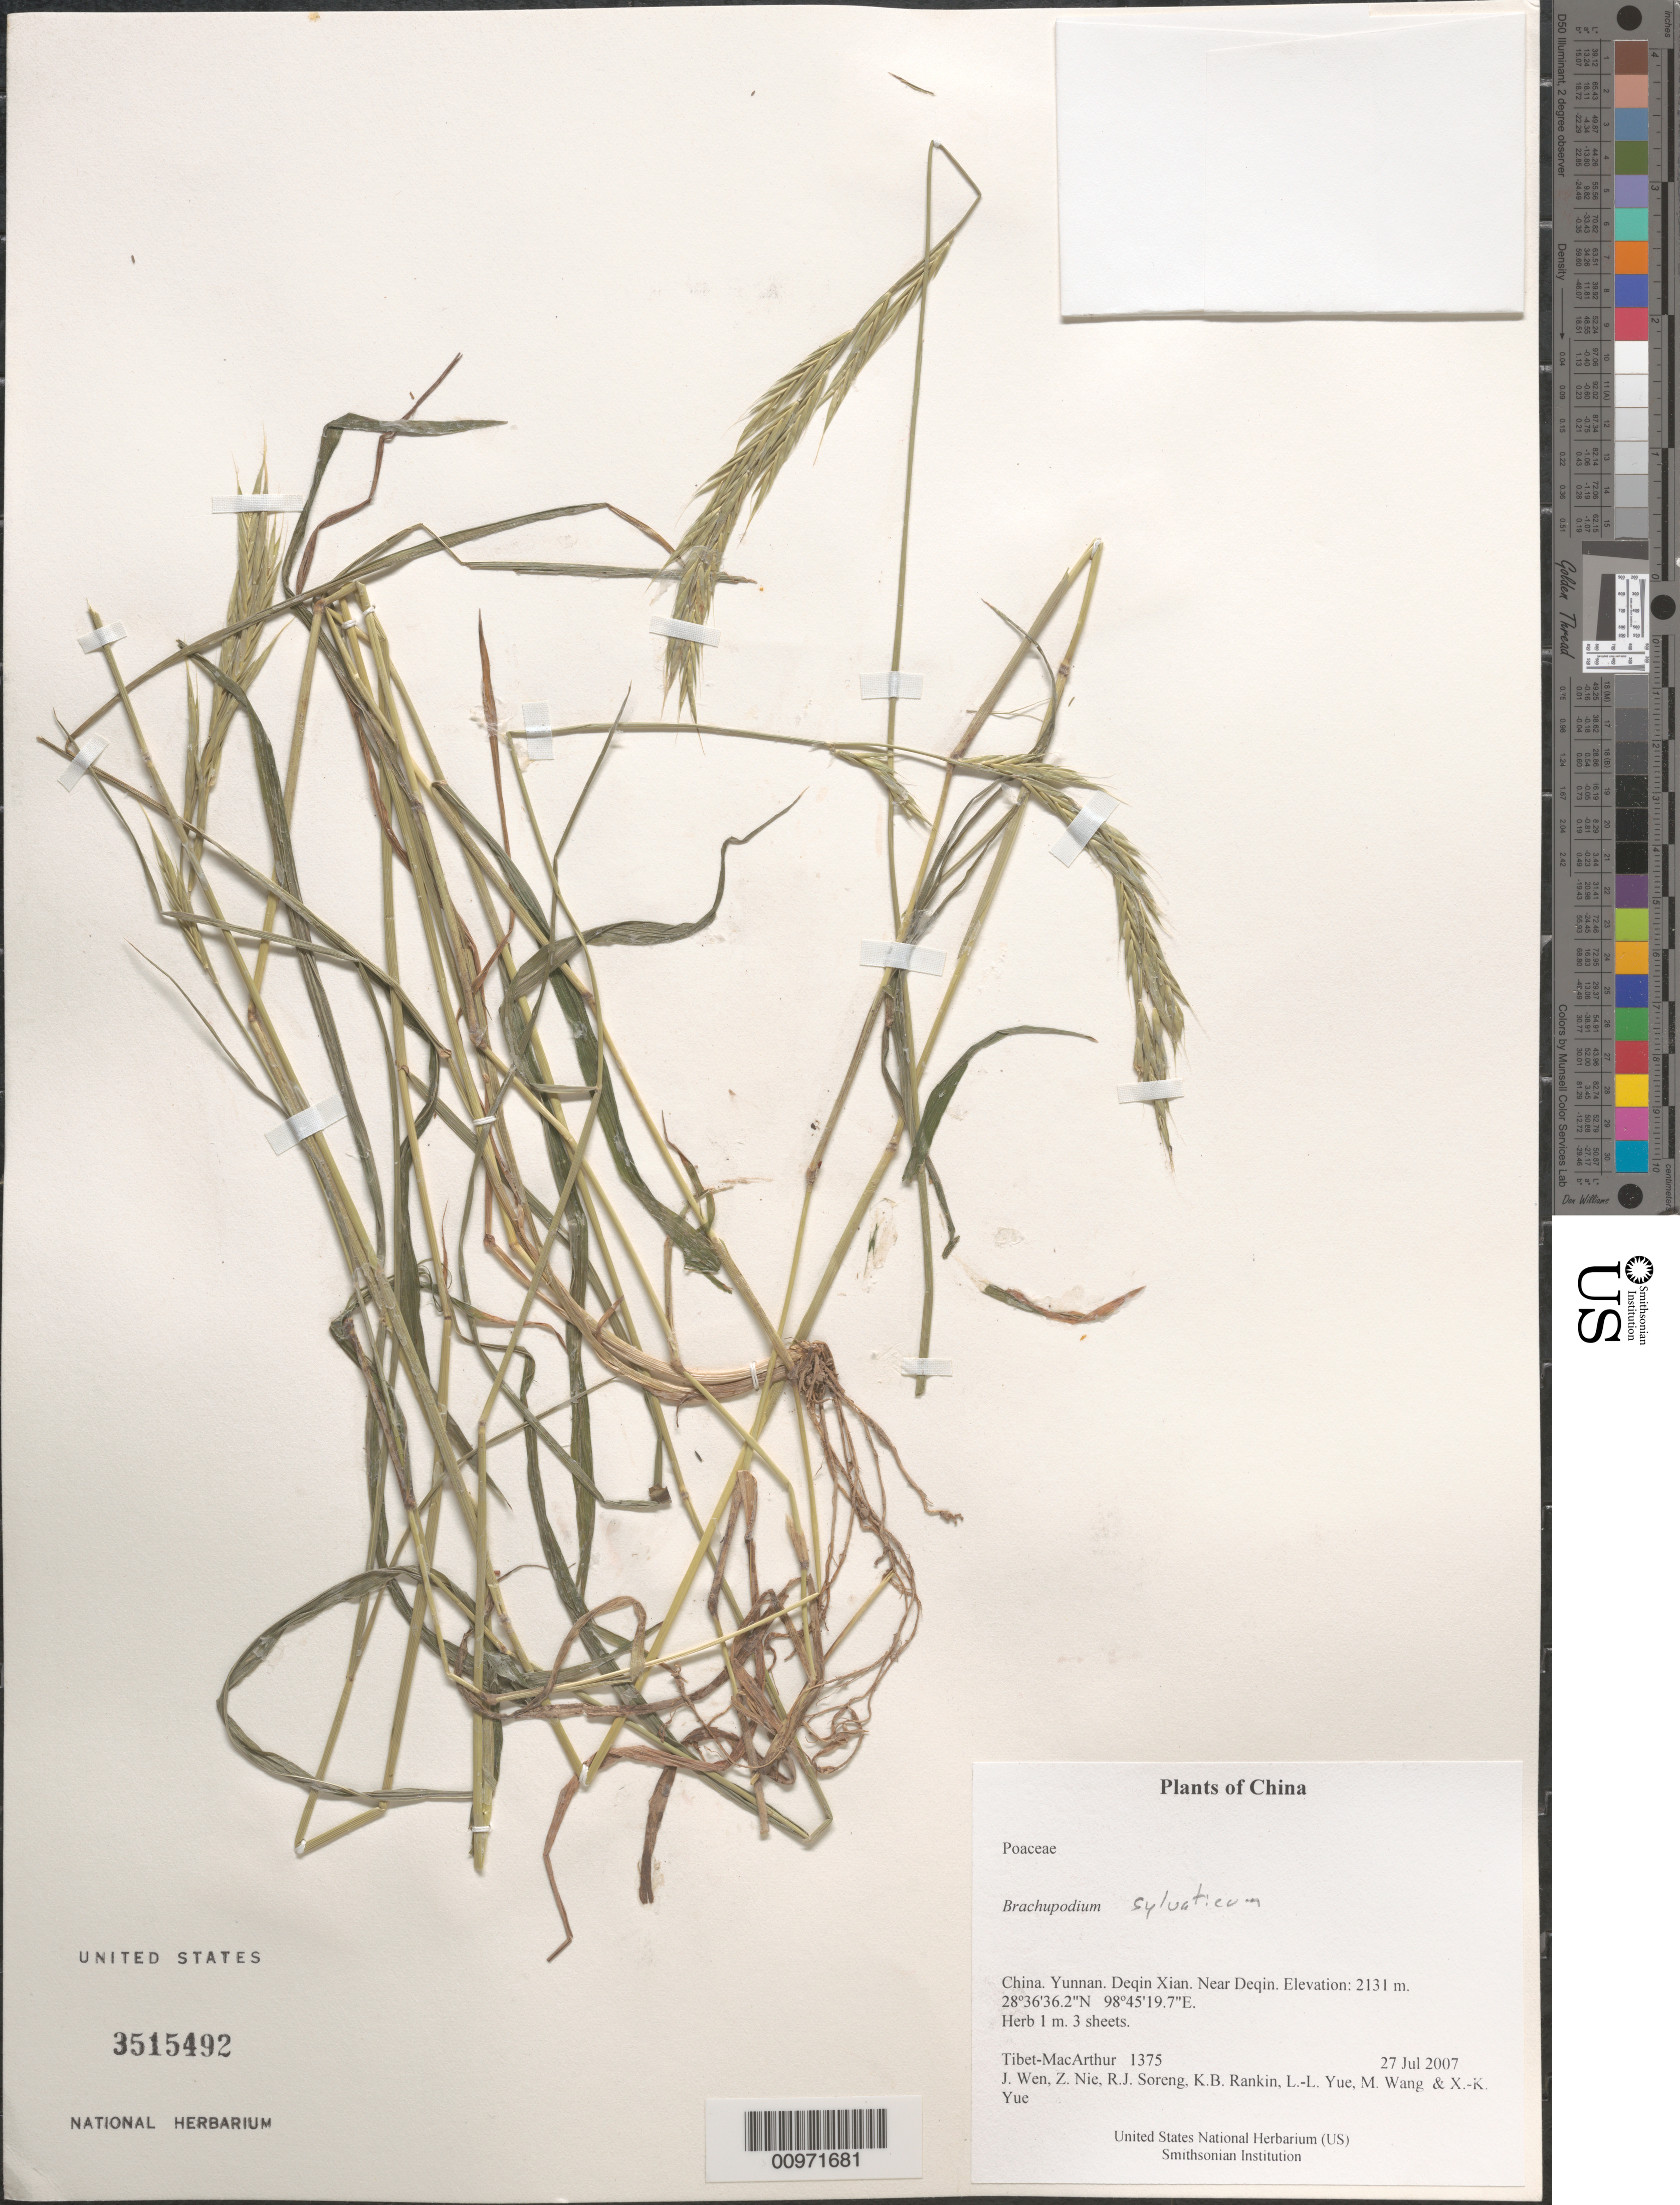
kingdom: Plantae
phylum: Tracheophyta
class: Liliopsida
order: Poales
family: Poaceae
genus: Brachypodium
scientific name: Brachypodium sylvaticum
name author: (Huds.) P. Beauv.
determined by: Soreng, Robert J., Research Associate (BOT), Smithsonian Institution - National Museum of Natural History (UNITED STATES)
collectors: Tibet-MacArthur, J. Wen, Z. Nie, R. J. Soreng, K. Rankin, L. Yue, M. Wang & X. Yue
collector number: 1375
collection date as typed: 27 Jul 2007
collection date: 2007-07-27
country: China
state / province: Yunnan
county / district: Deqin Xian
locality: Near Deqin.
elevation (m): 2131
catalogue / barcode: US 3515492